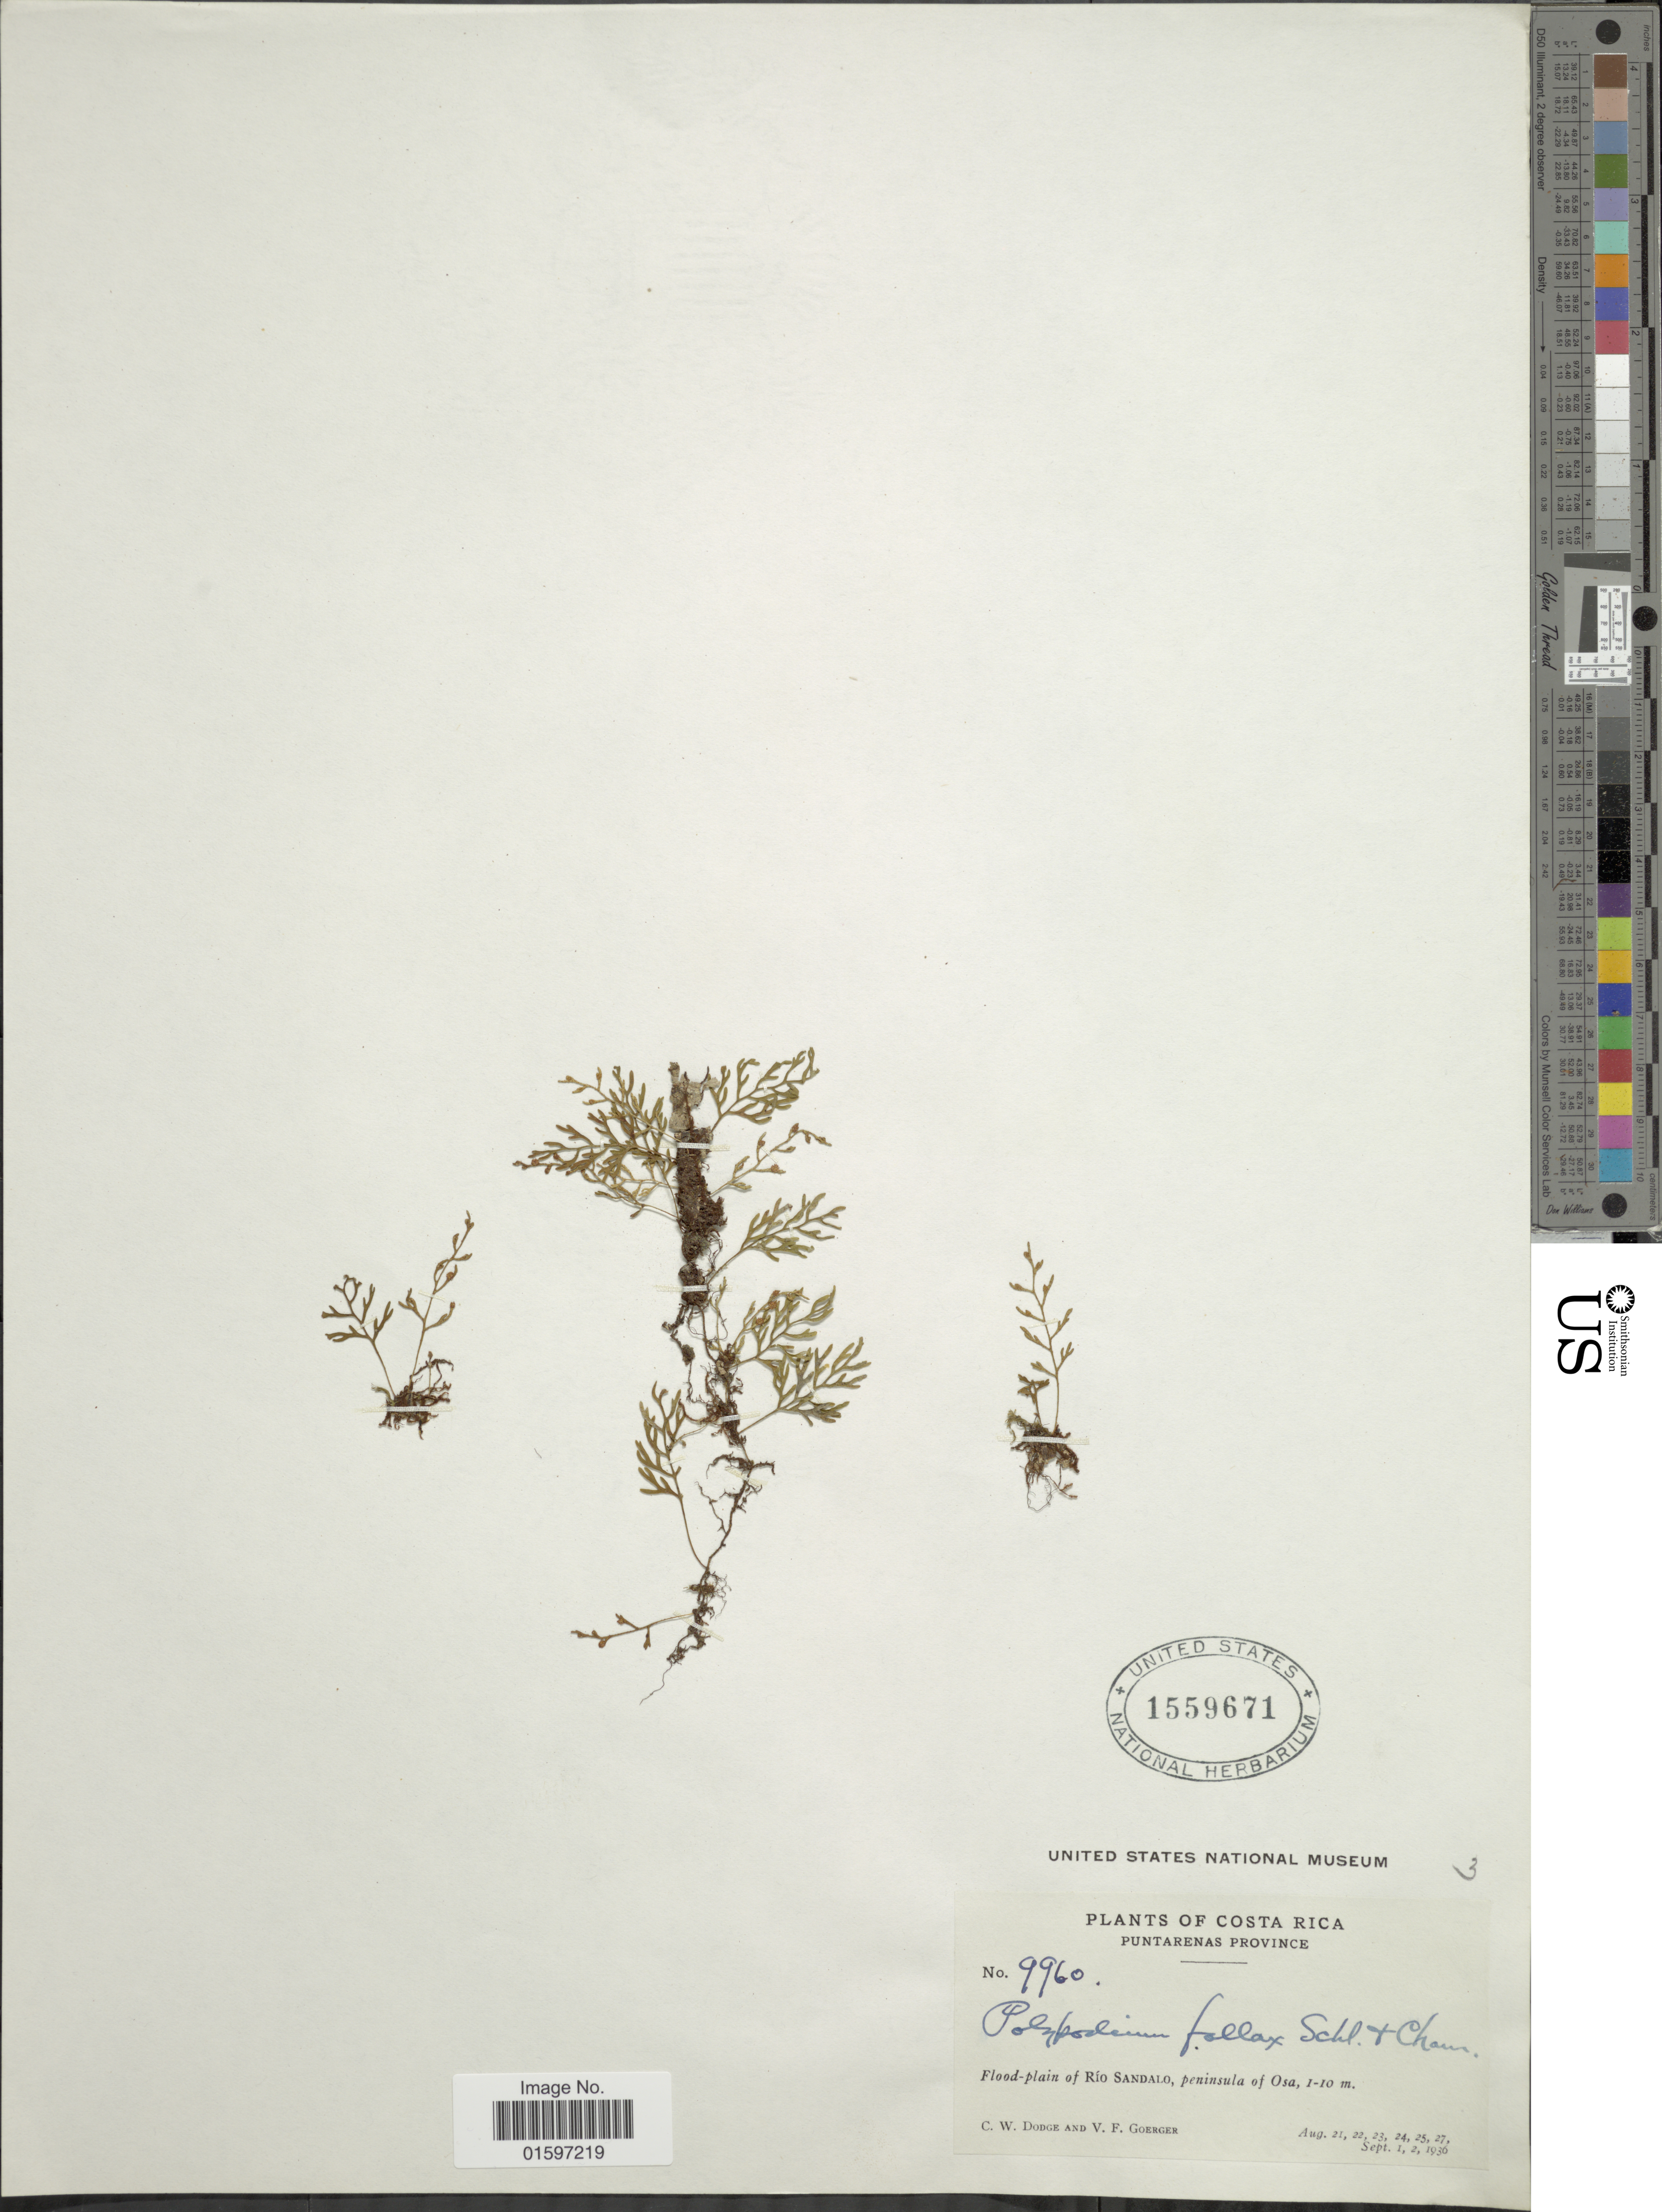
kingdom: Plantae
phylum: Tracheophyta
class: Polypodiopsida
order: Polypodiales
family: Polypodiaceae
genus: Pleopeltis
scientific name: Pleopeltis fallax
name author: (Schltdl. & Cham.) Mickel & Beitel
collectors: C. Dodge & V. Goerger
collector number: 9960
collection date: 1936-08-21/1936-09-02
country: Costa Rica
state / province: Puntarenas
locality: Flood-plain of Río Sandalo, peninsula of Osa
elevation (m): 1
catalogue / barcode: US 1559671